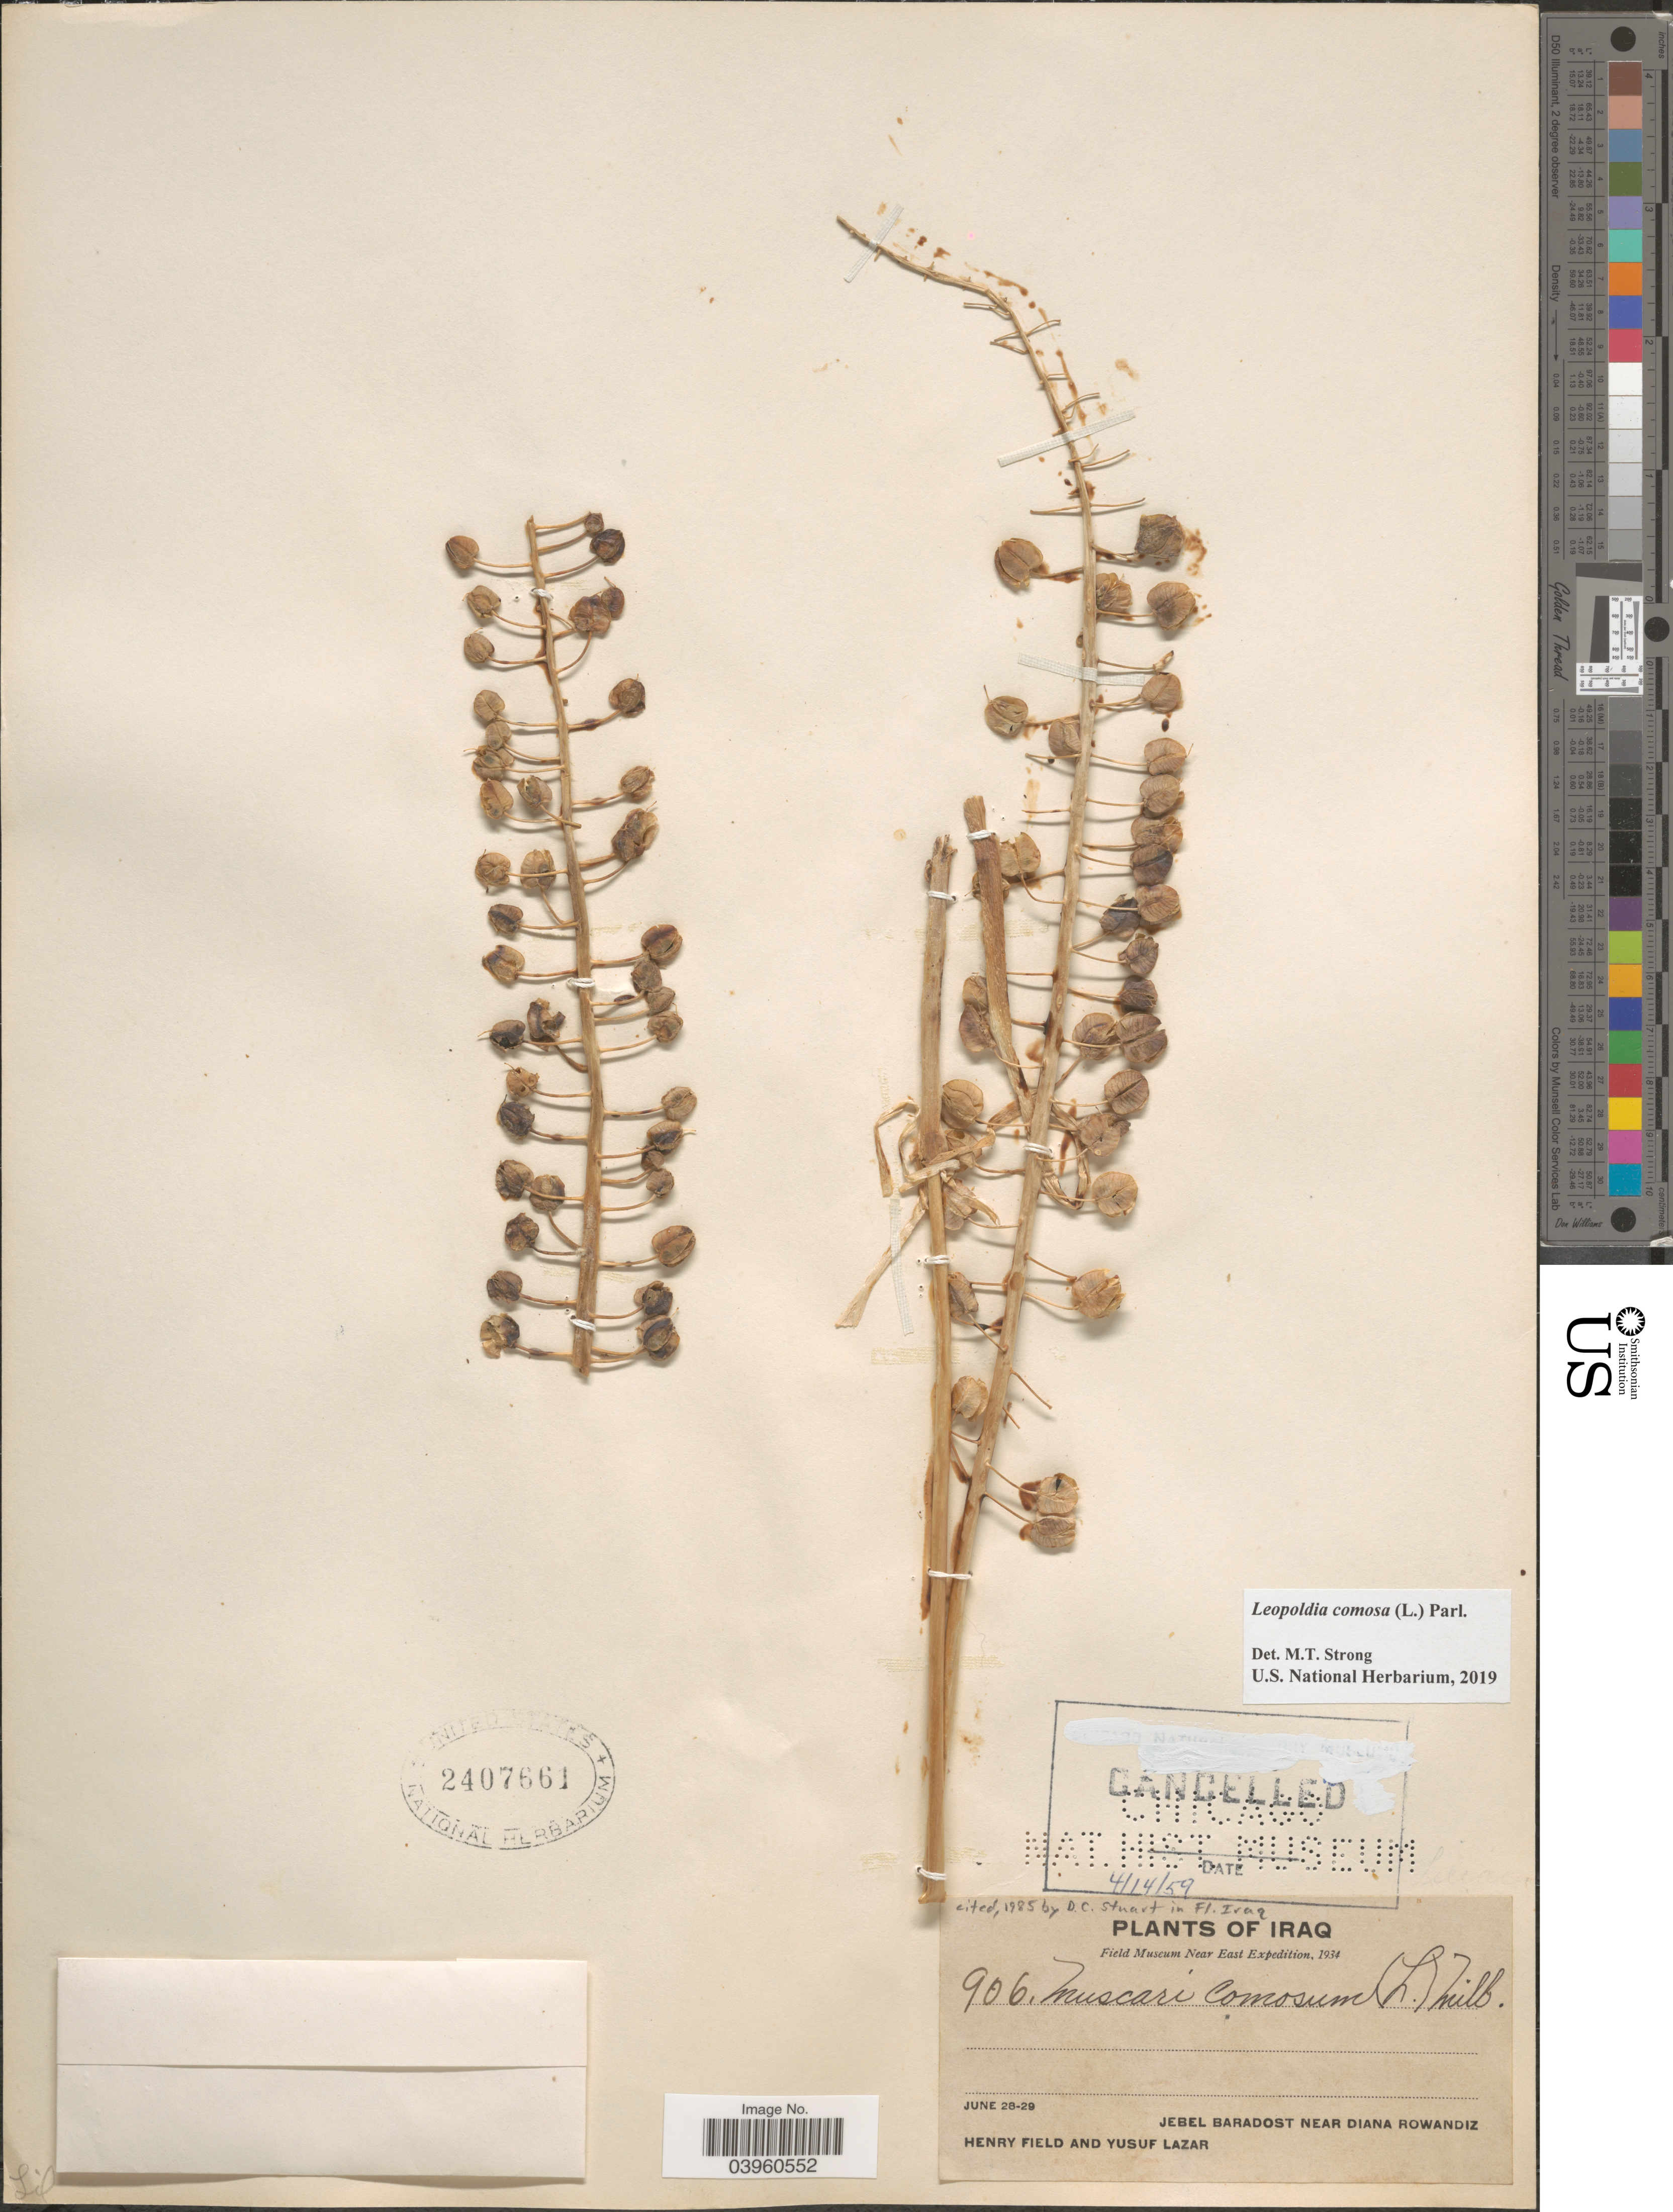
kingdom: Plantae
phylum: Tracheophyta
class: Liliopsida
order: Asparagales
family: Asparagaceae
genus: Leopoldia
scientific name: Leopoldia comosa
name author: (L.) Parl.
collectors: H. Field & Y. Lazar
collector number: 906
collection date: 1934-06-28/1934-06-29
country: Iraq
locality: Jebel Baradost near Diana Rowandiz.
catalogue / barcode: US 2407661